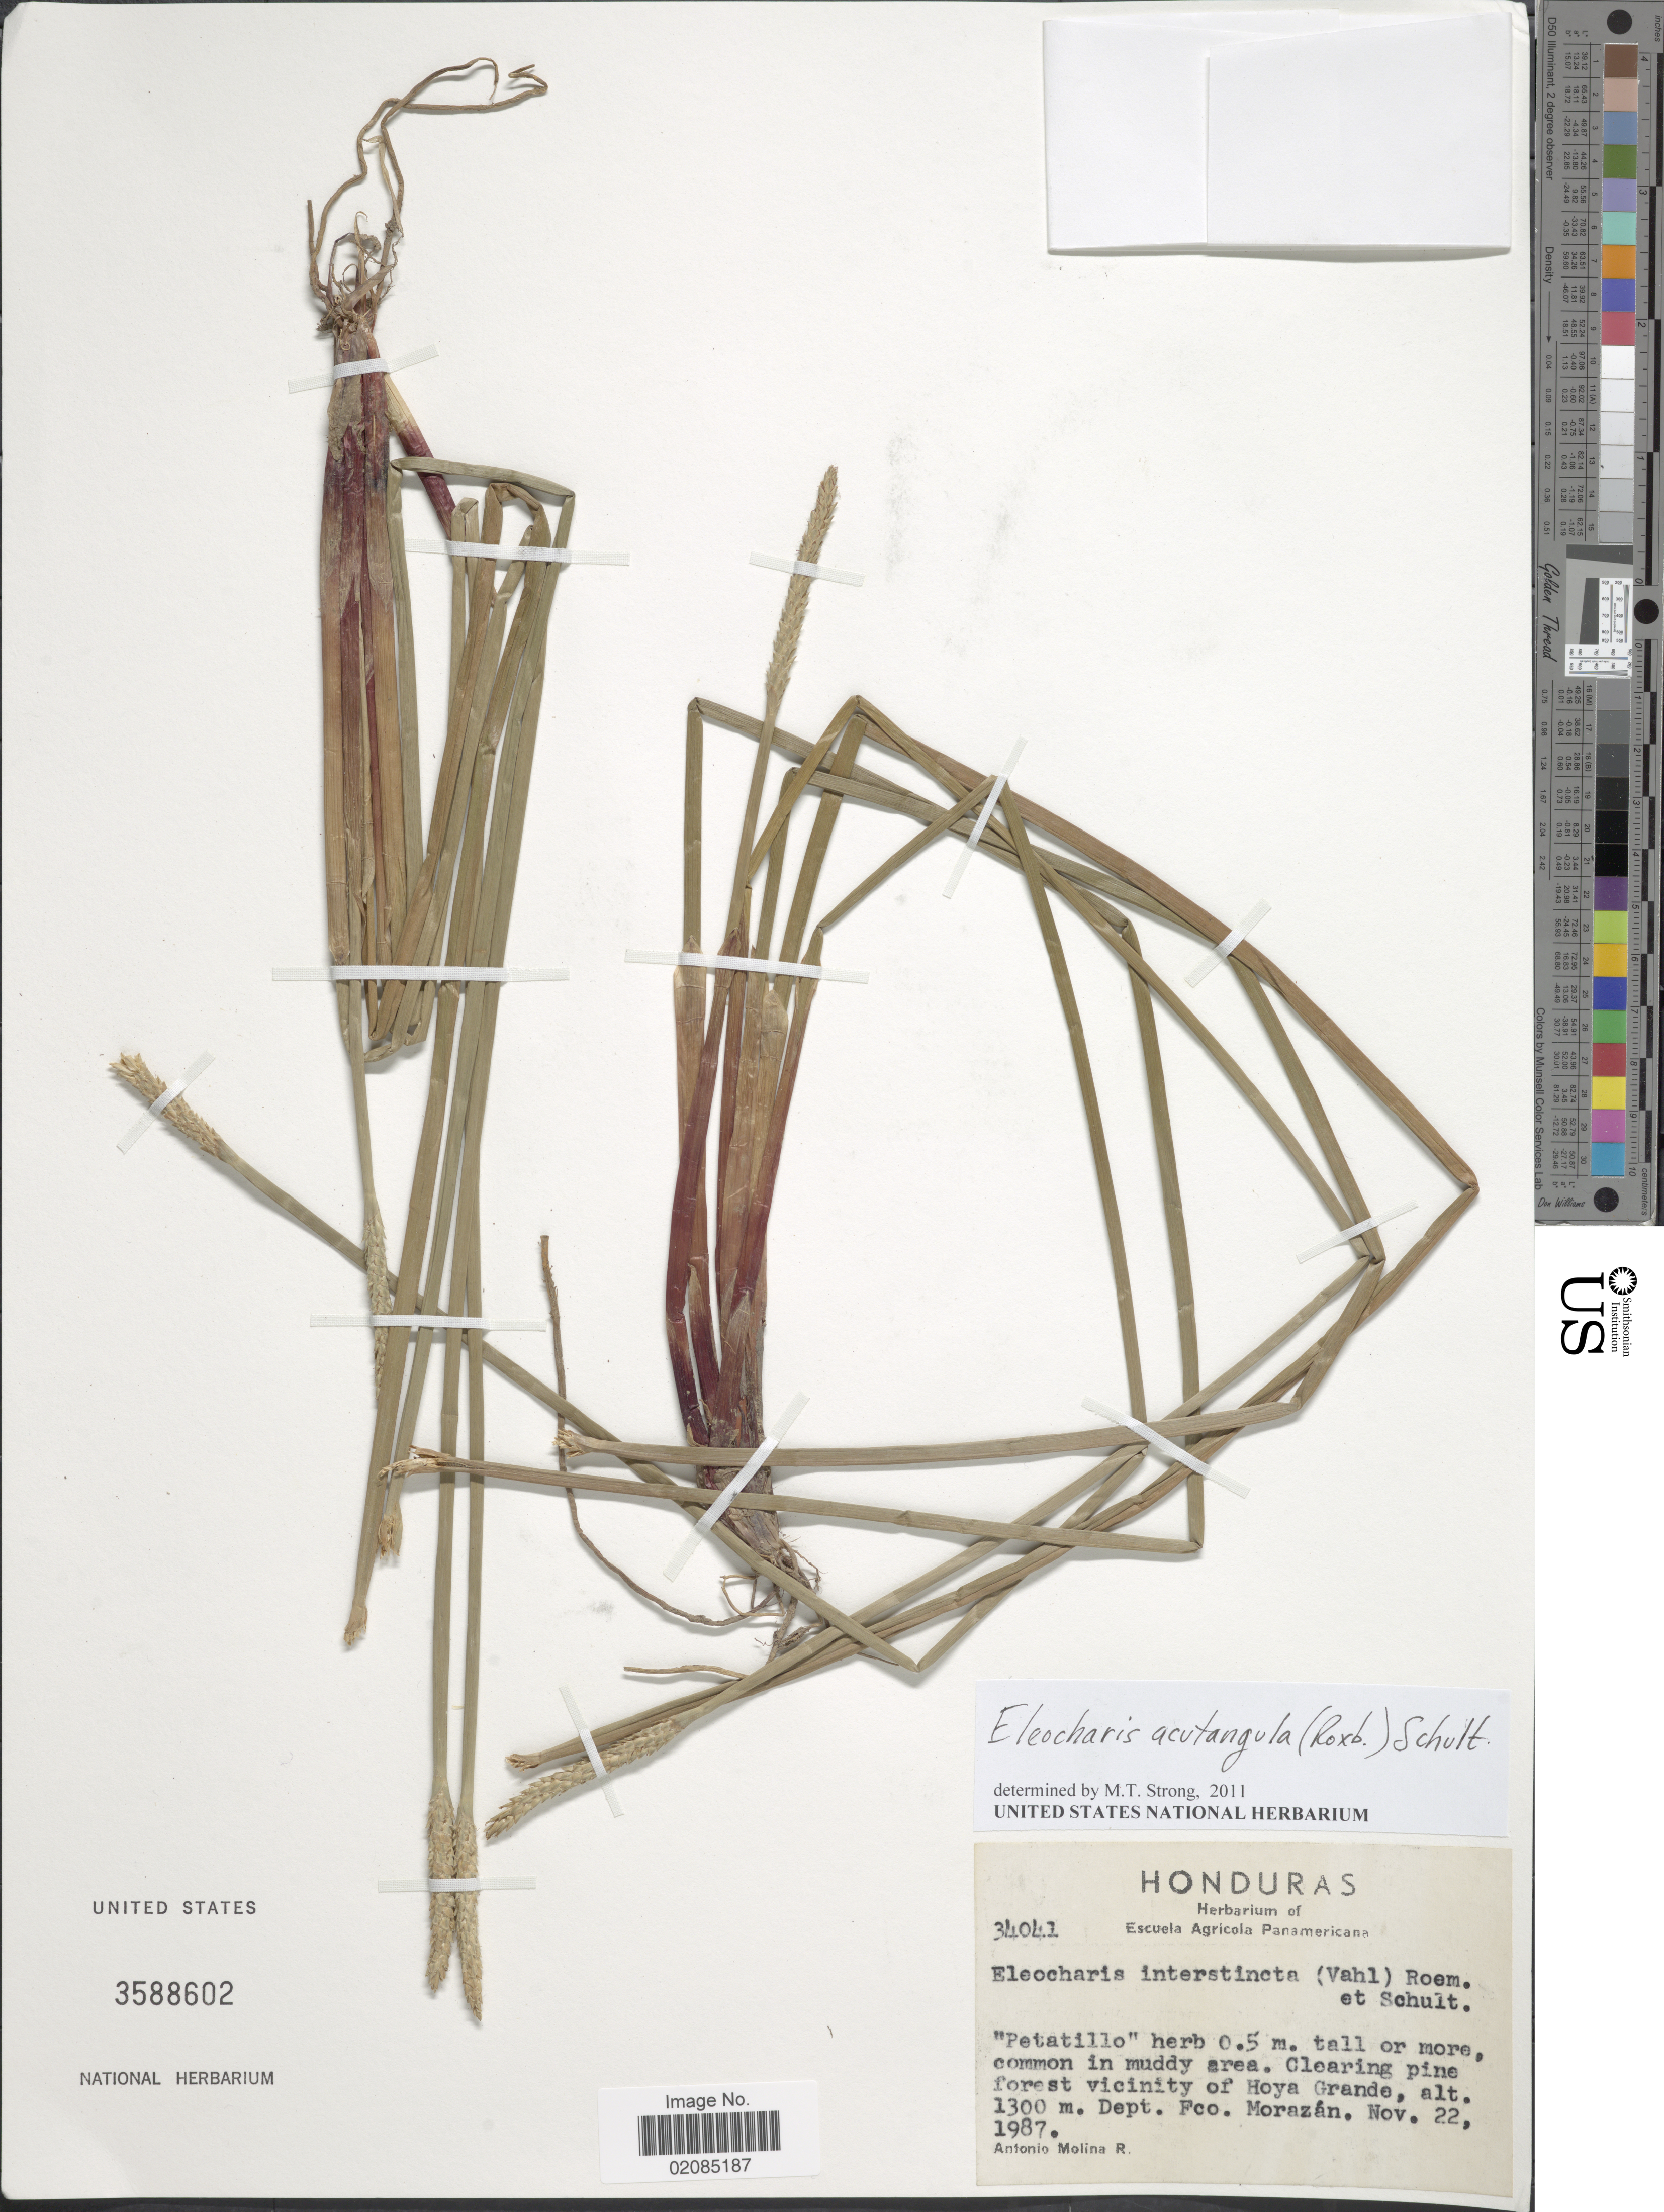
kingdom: Plantae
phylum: Tracheophyta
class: Liliopsida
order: Poales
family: Cyperaceae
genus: Eleocharis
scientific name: Eleocharis acutangula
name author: (Roxb.) Schult.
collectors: A. Molina R.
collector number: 34041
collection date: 1987-11-22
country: Honduras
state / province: Fco. Morazán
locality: Vicinity of Hoya Grande. Dept. Fco. Morazan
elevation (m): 1300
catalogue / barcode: US 3588602